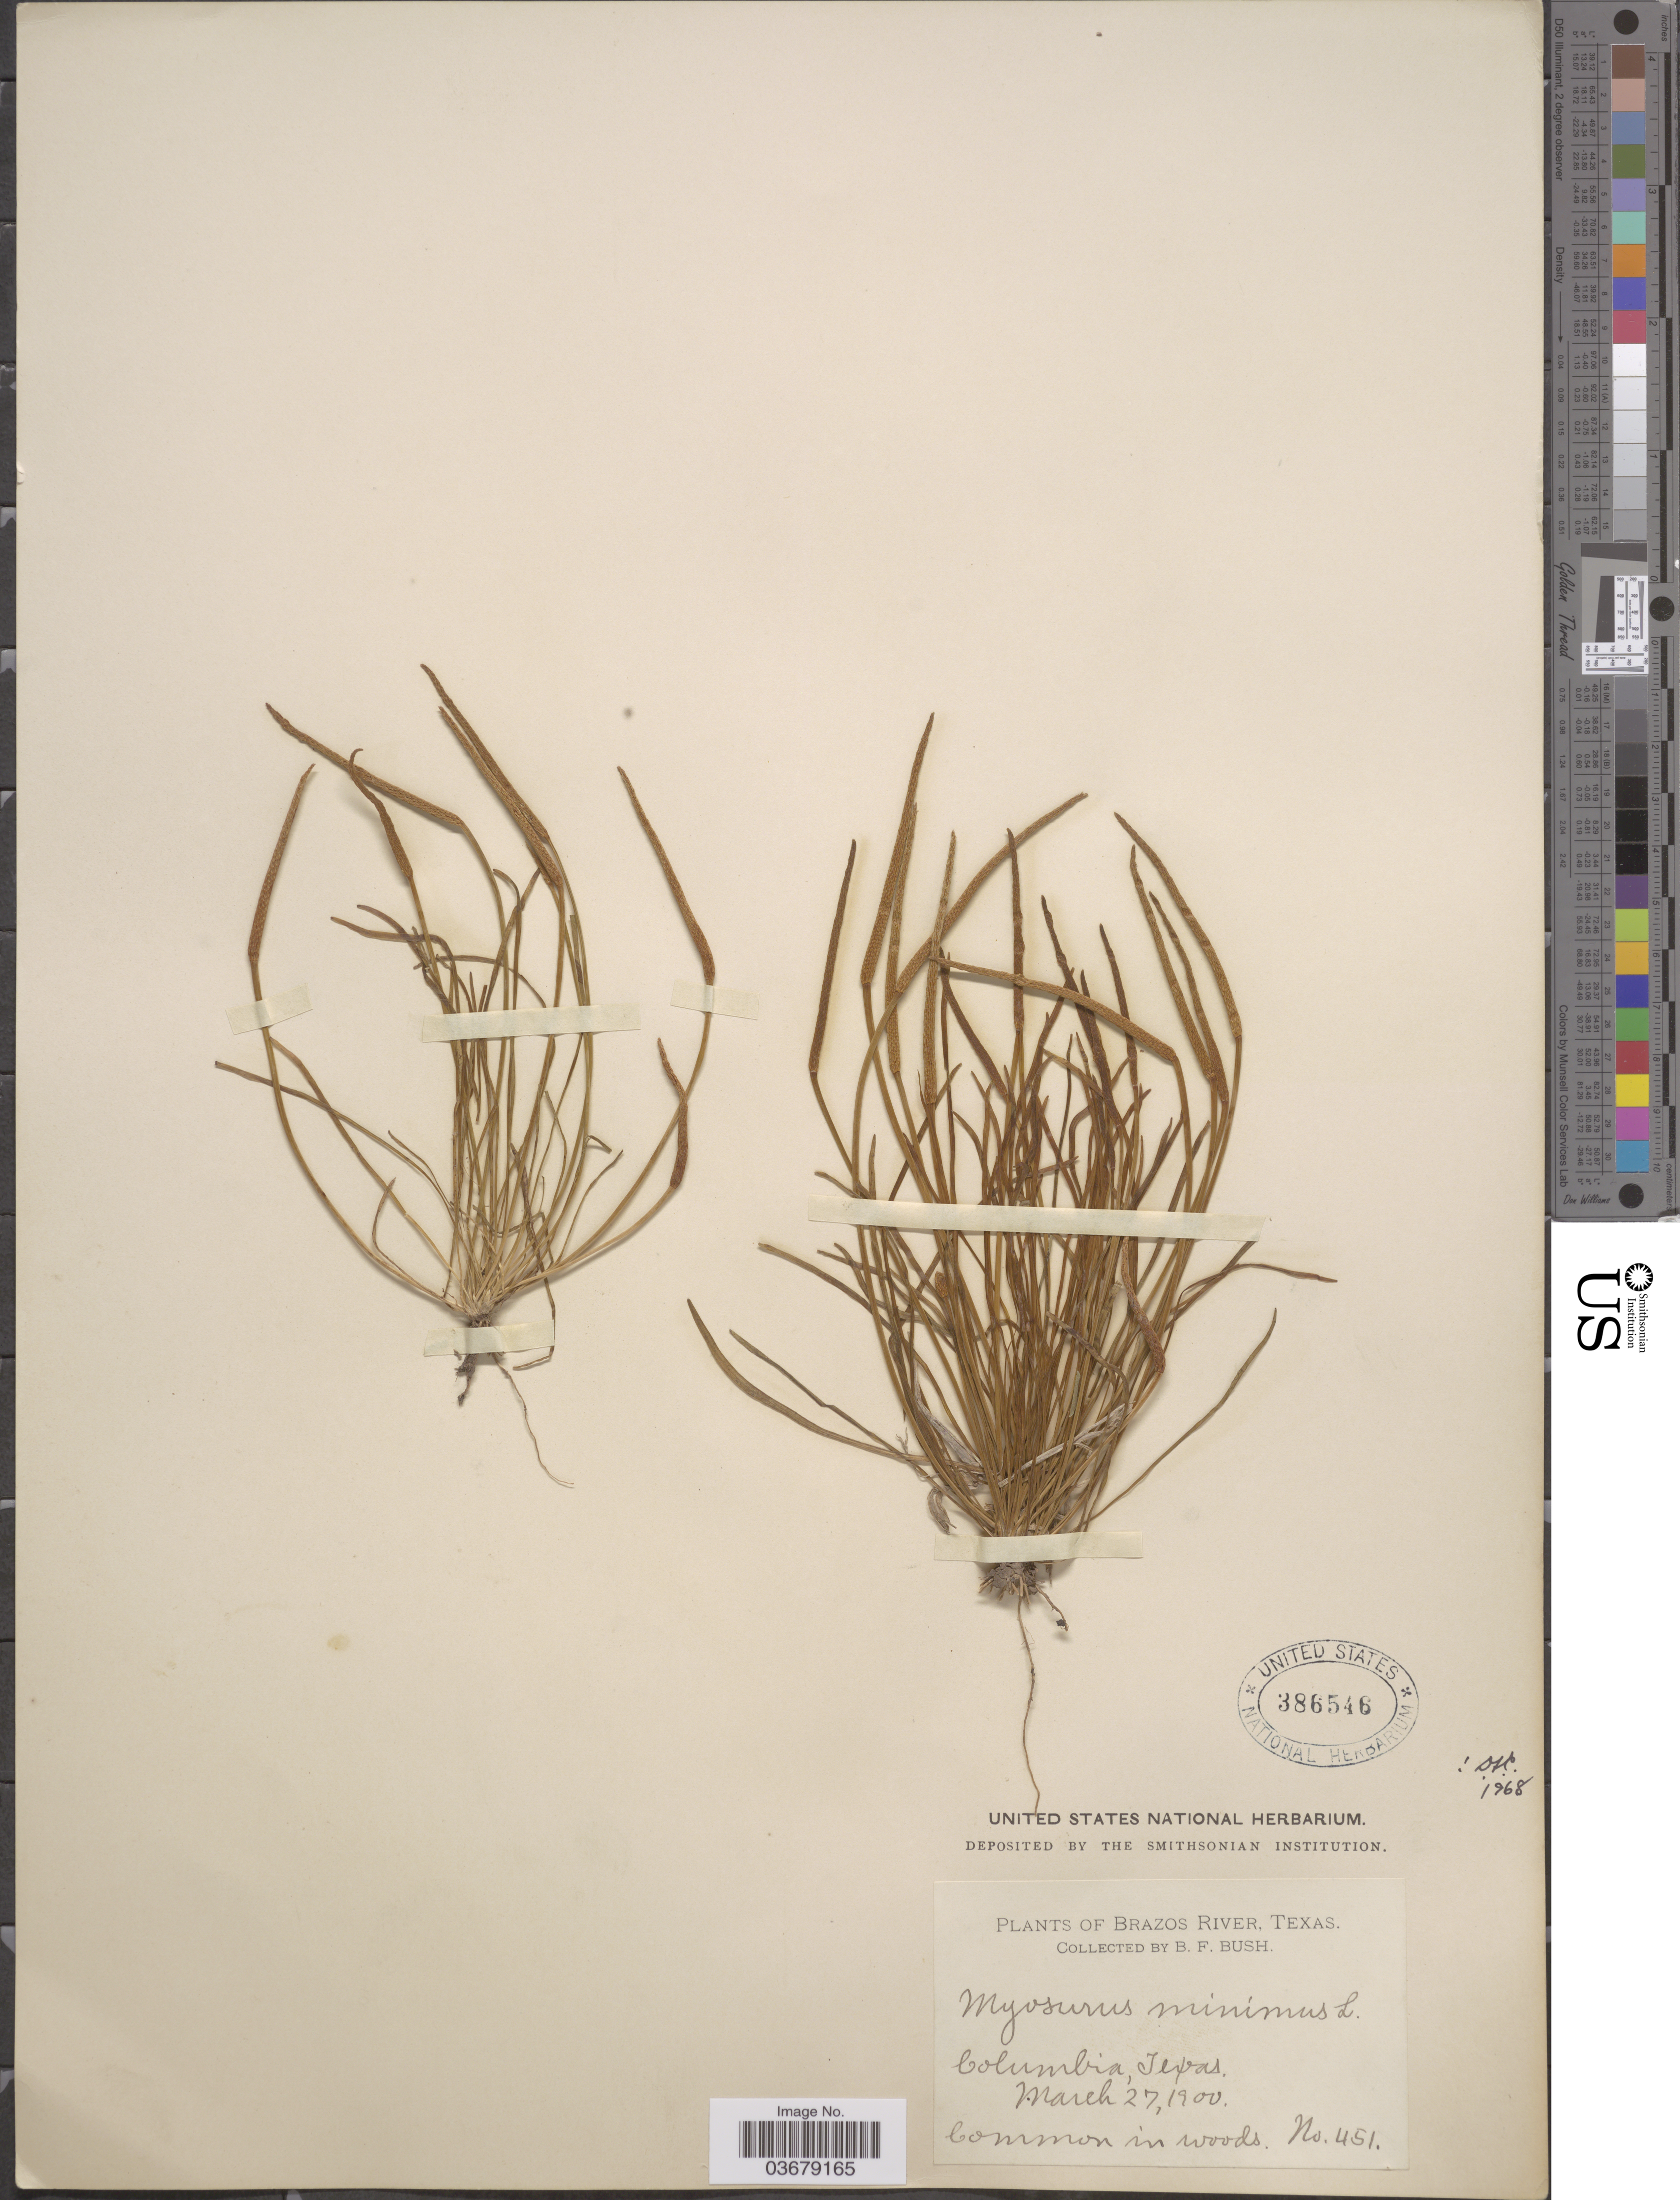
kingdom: Plantae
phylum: Tracheophyta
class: Magnoliopsida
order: Ranunculales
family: Ranunculaceae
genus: Myosurus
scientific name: Myosurus minimus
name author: L.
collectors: B. F. Bush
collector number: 451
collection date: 1900-03-27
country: United States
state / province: Texas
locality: Columbia. Brazos River.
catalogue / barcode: US 386546